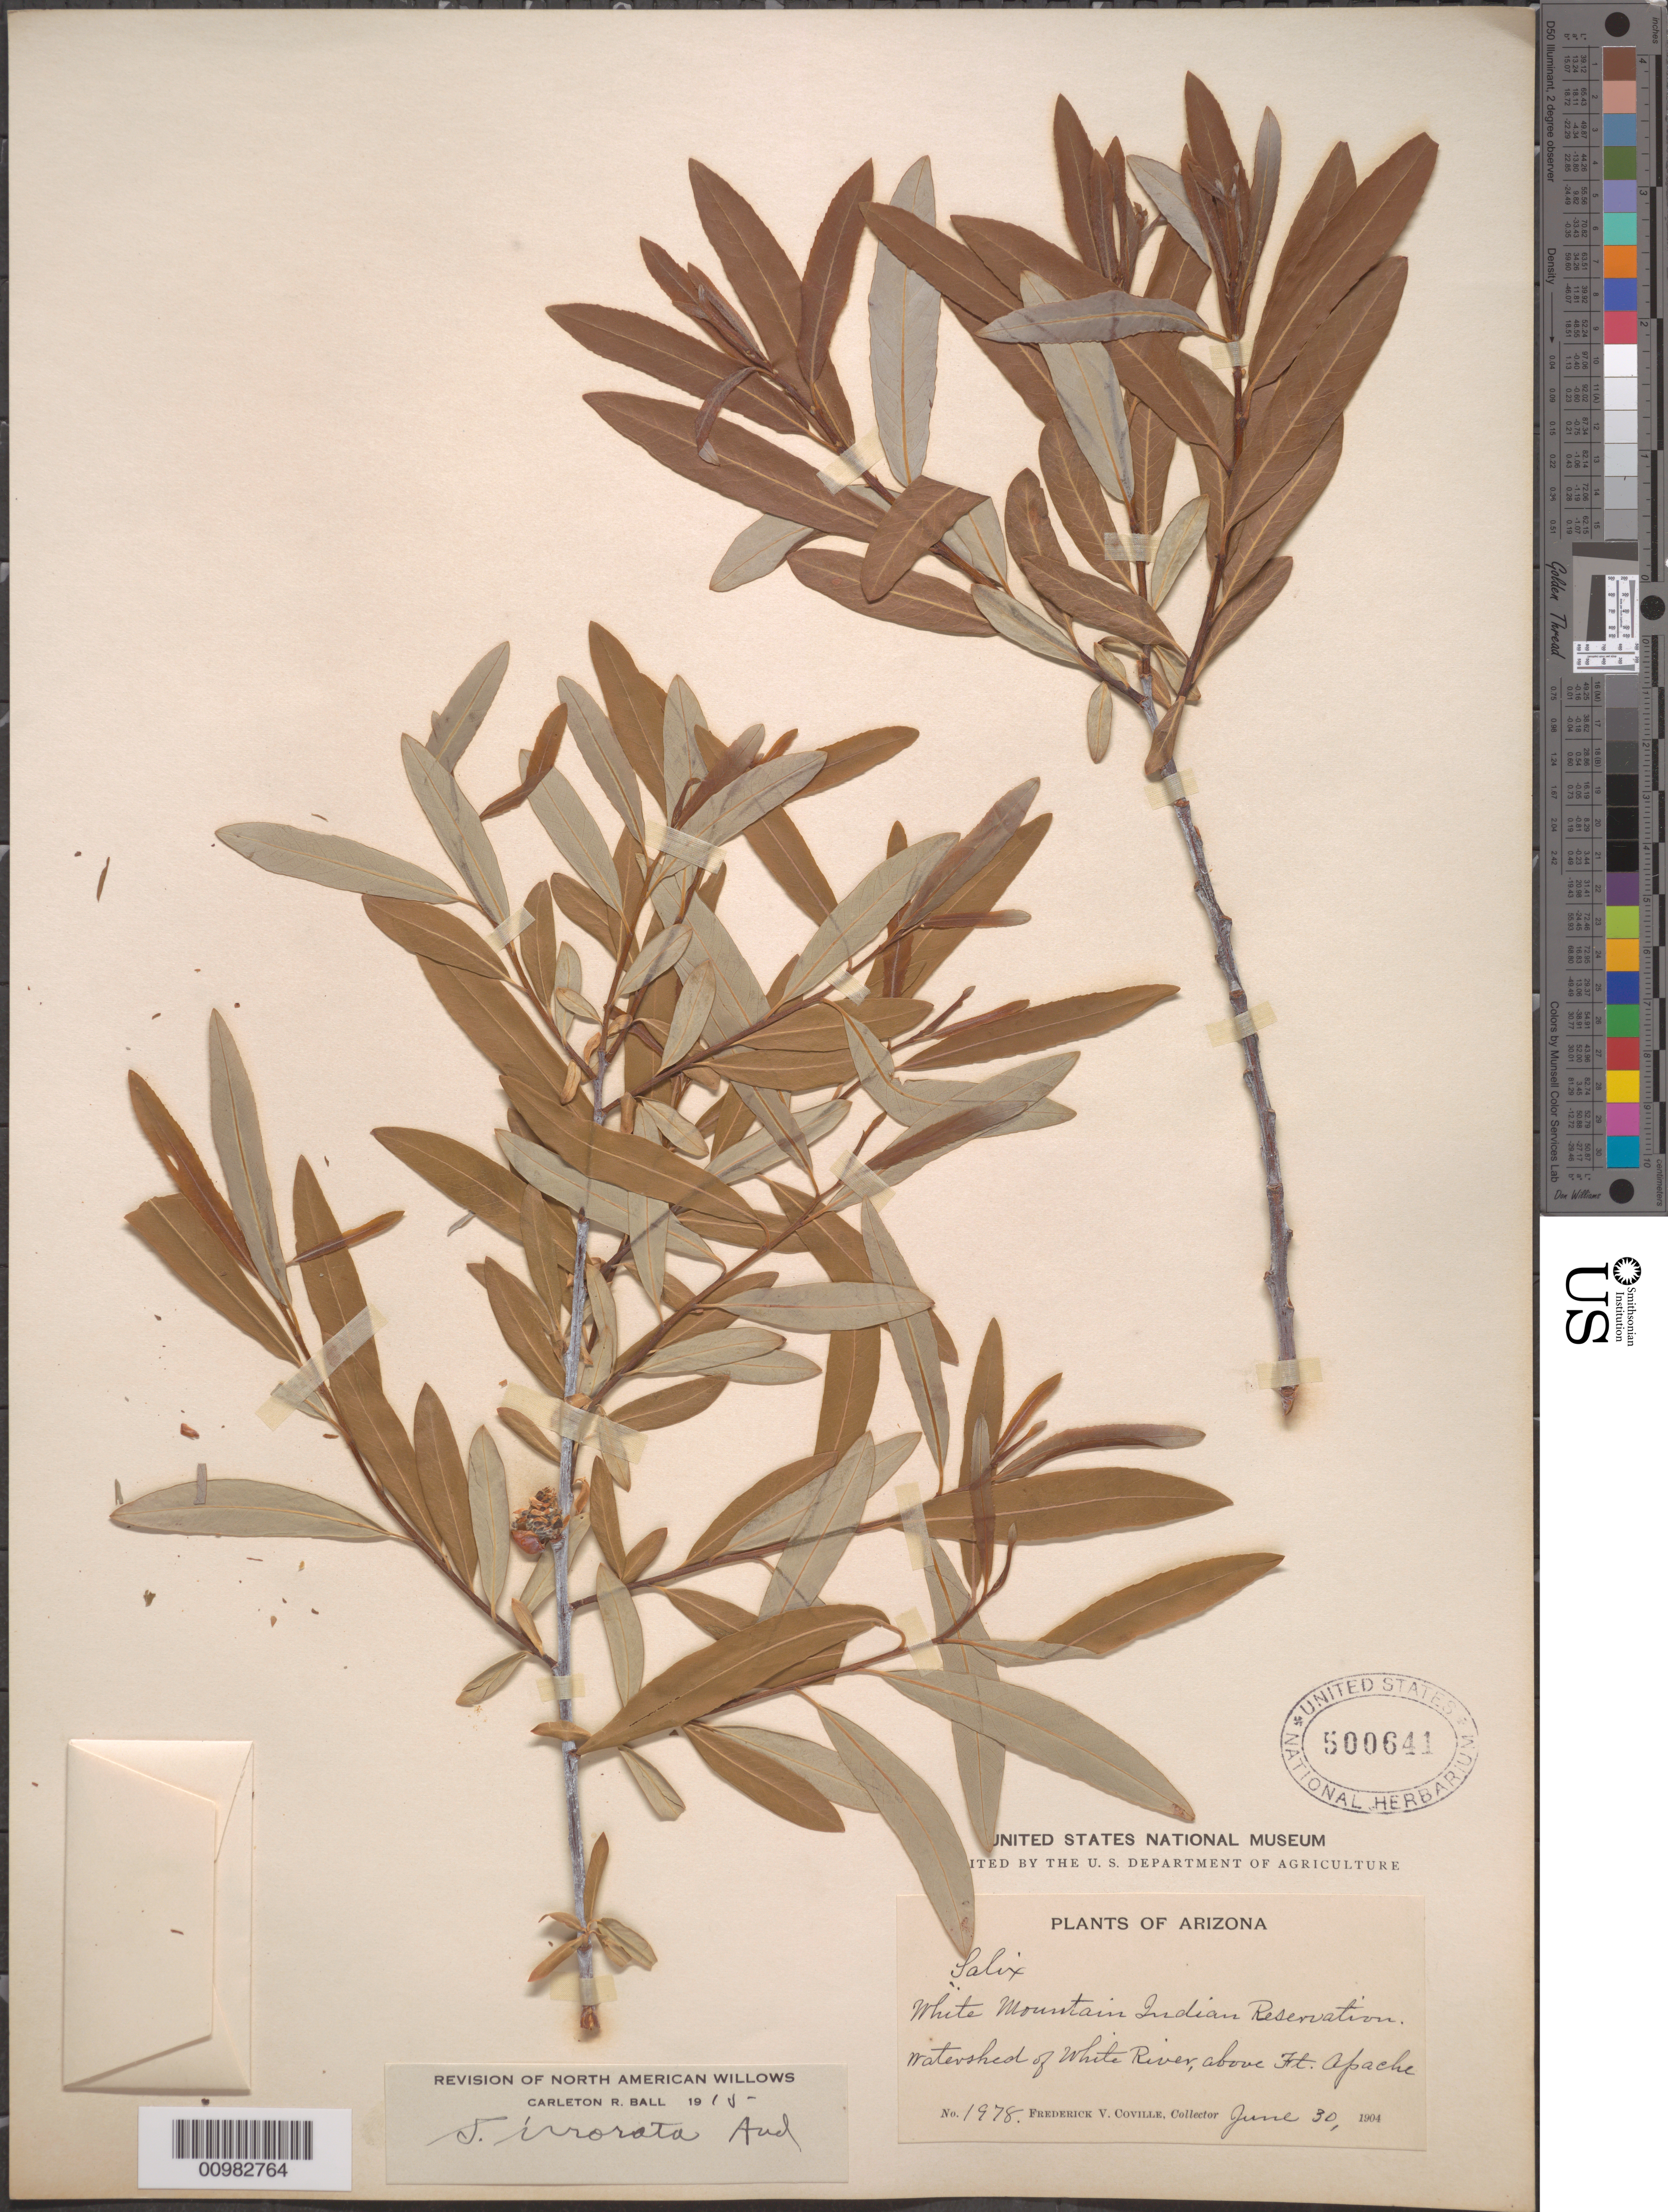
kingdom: Plantae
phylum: Tracheophyta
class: Magnoliopsida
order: Malpighiales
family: Salicaceae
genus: Salix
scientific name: Salix irrorata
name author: Andersson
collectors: F. V. Coville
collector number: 1978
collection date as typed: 30 Jun 1904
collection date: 1904-06-30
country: United States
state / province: Arizona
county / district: Apache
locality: White Mountain Indian Reservation, watershed of White River, above Fort Apache.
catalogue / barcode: US 500641